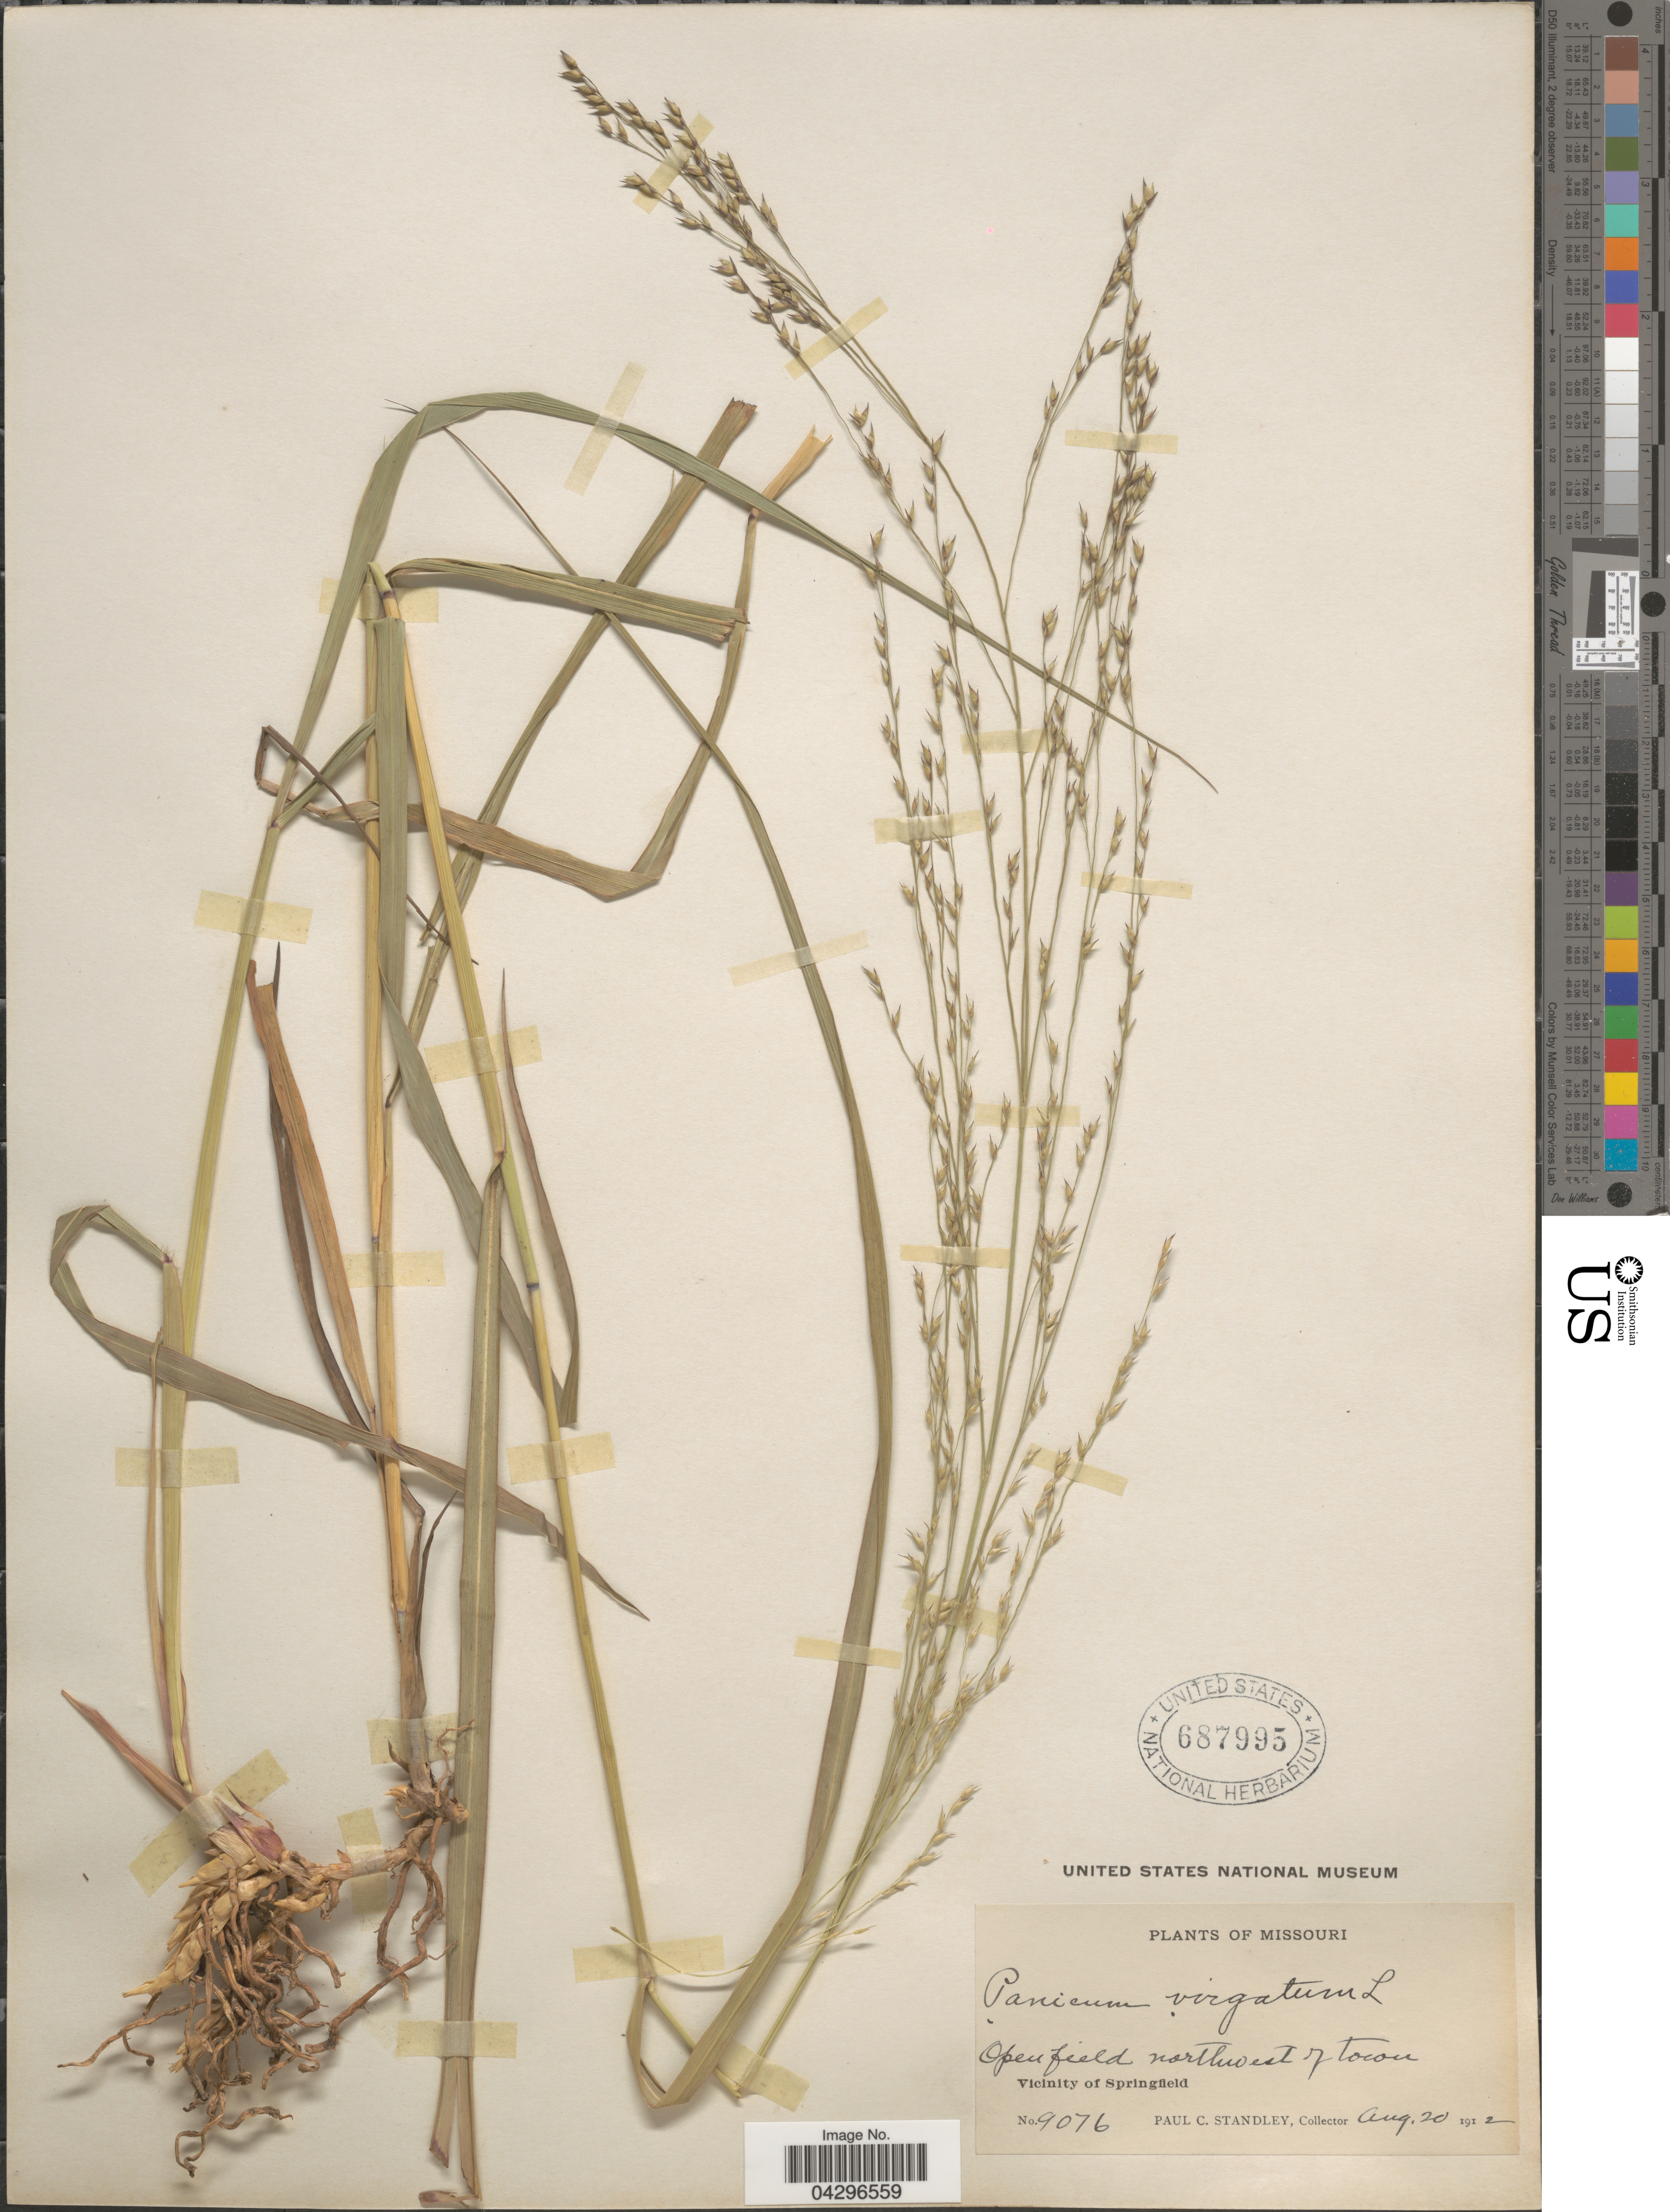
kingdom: Plantae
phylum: Tracheophyta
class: Liliopsida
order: Poales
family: Poaceae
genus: Panicum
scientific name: Panicum virgatum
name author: L.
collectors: P. C. Standley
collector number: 9076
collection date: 1912-08-20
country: United States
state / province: Missouri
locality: Open field northwest of town. Vicinity of Springfield.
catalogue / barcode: US 687995